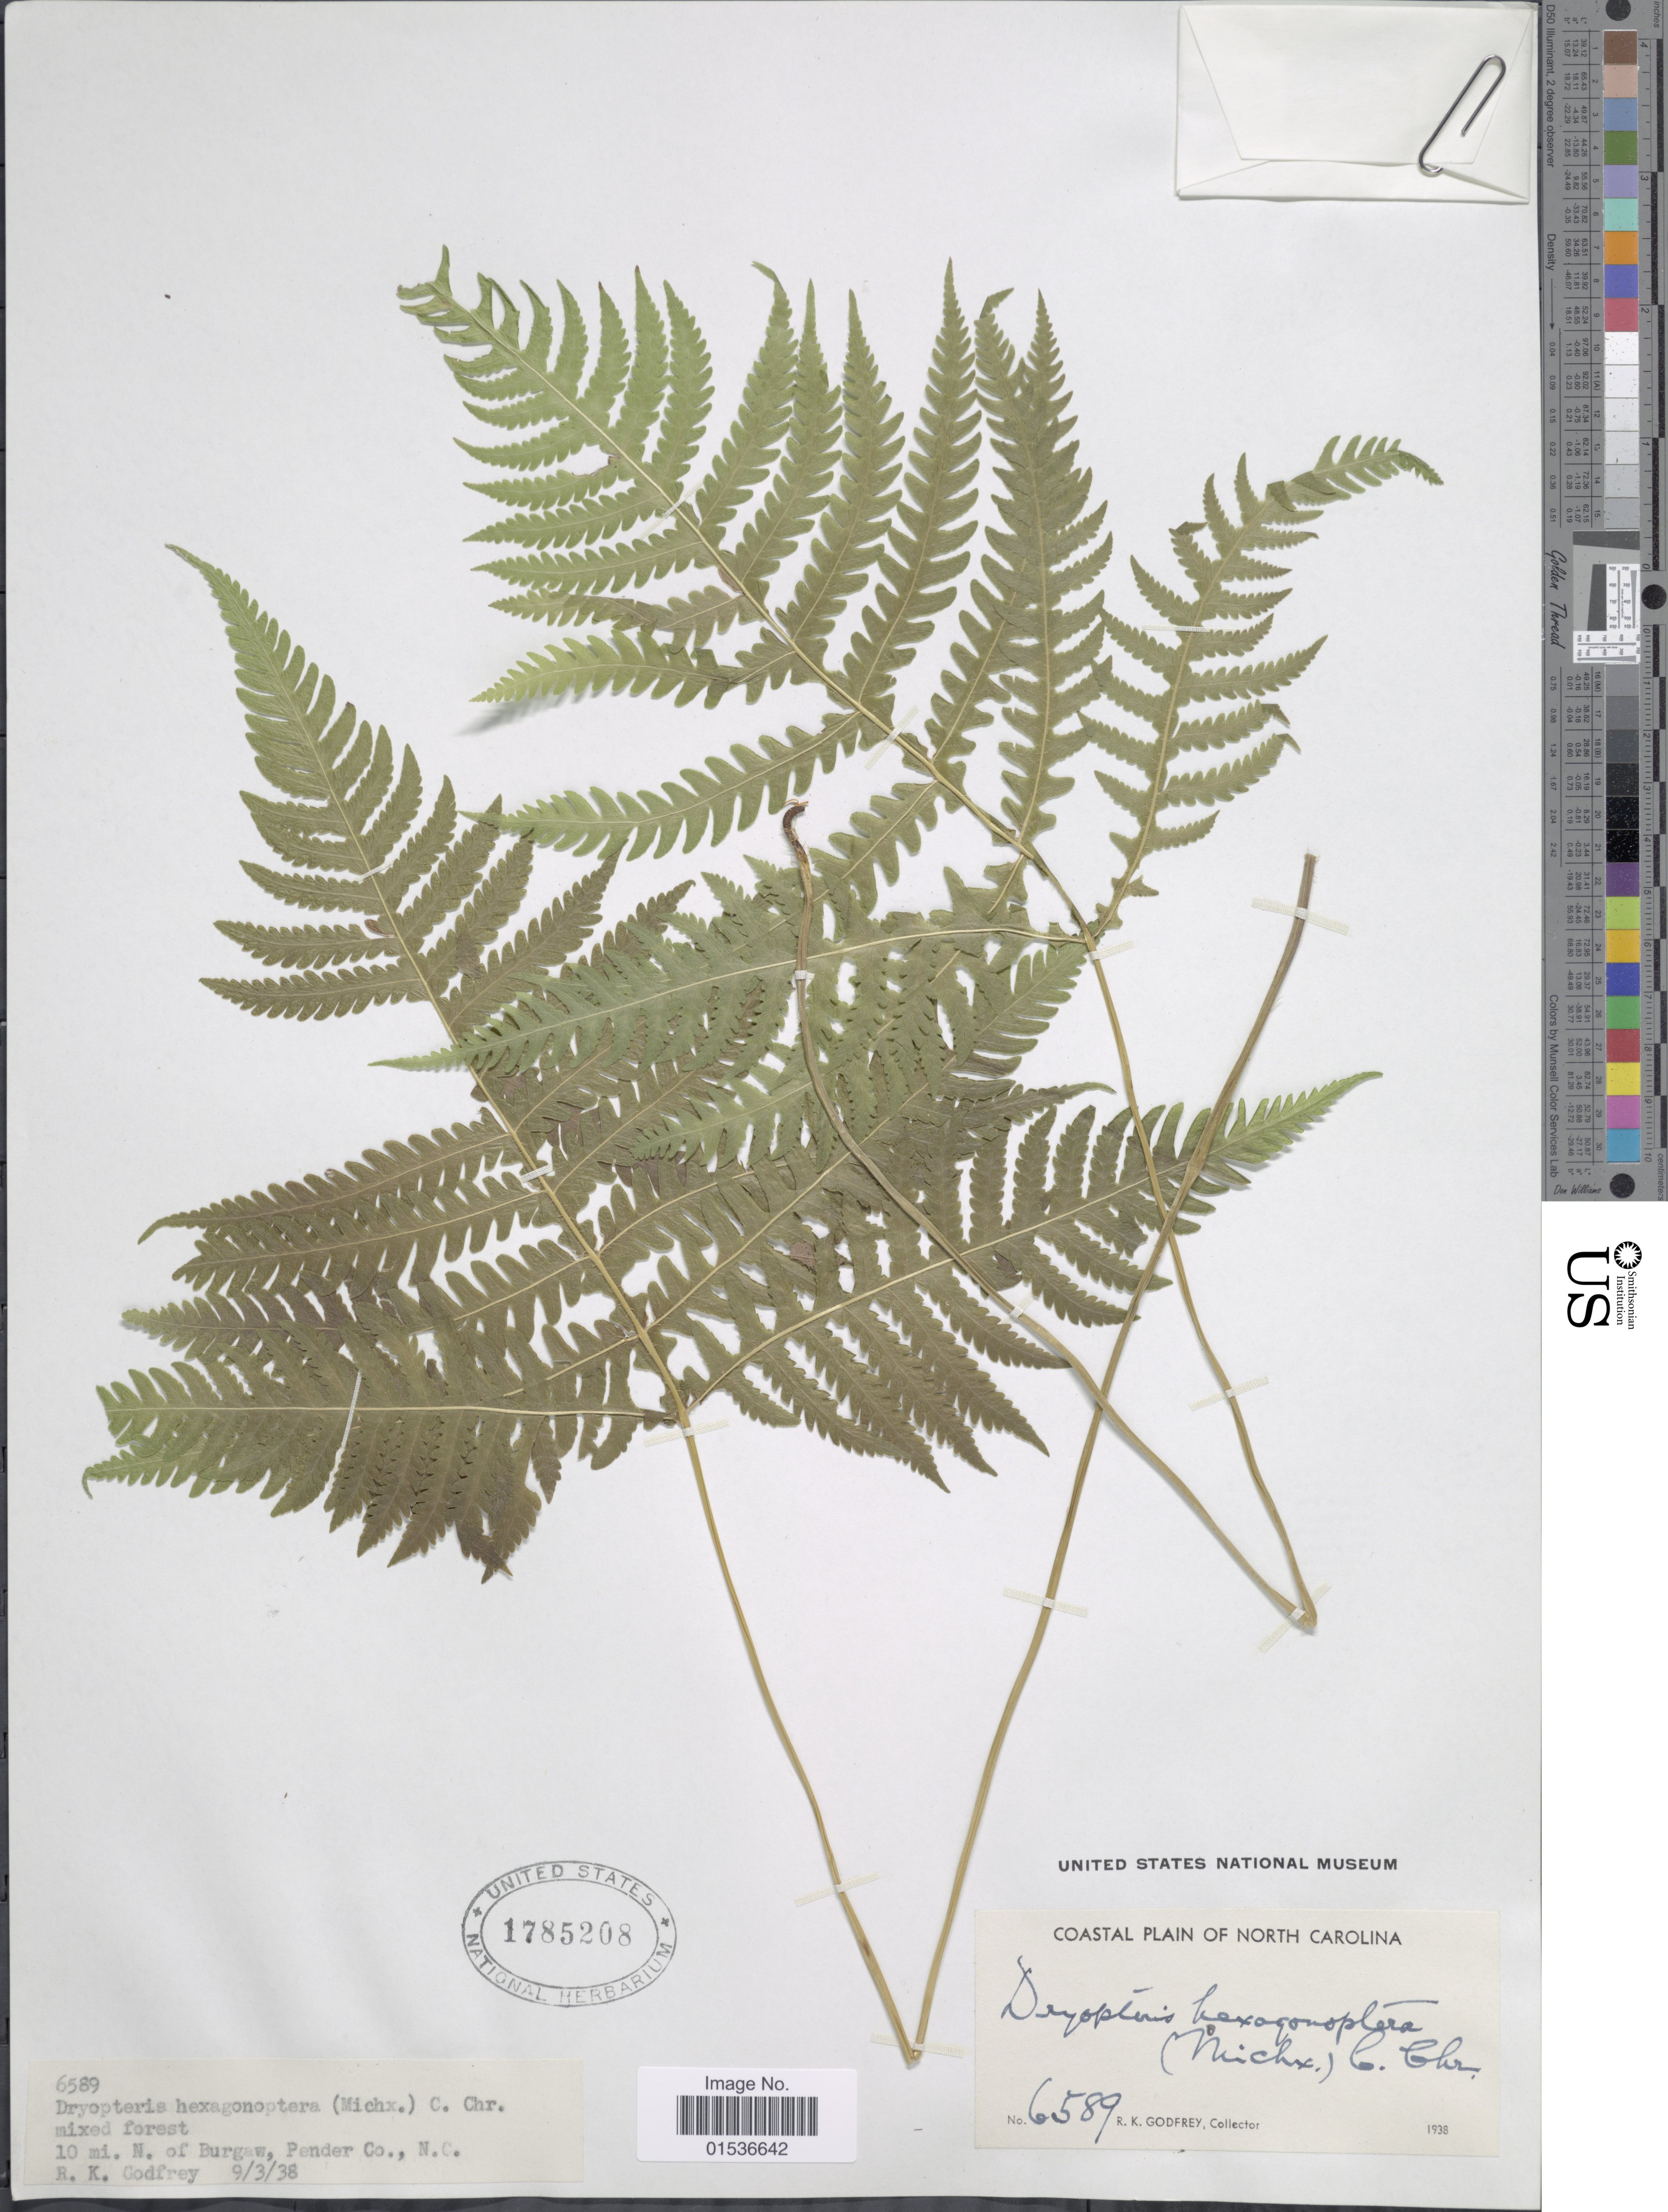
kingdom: Plantae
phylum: Tracheophyta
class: Polypodiopsida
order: Polypodiales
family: Thelypteridaceae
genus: Phegopteris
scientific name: Phegopteris hexagonoptera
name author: (Michx.) Fée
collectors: R. K. Godfrey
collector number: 6589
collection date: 1938-09-03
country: United States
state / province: North Carolina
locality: Coastal Plain of North Carolina. 10 mi. N. of Burgaw, Pender Co.,N.C.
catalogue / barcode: US 1785208